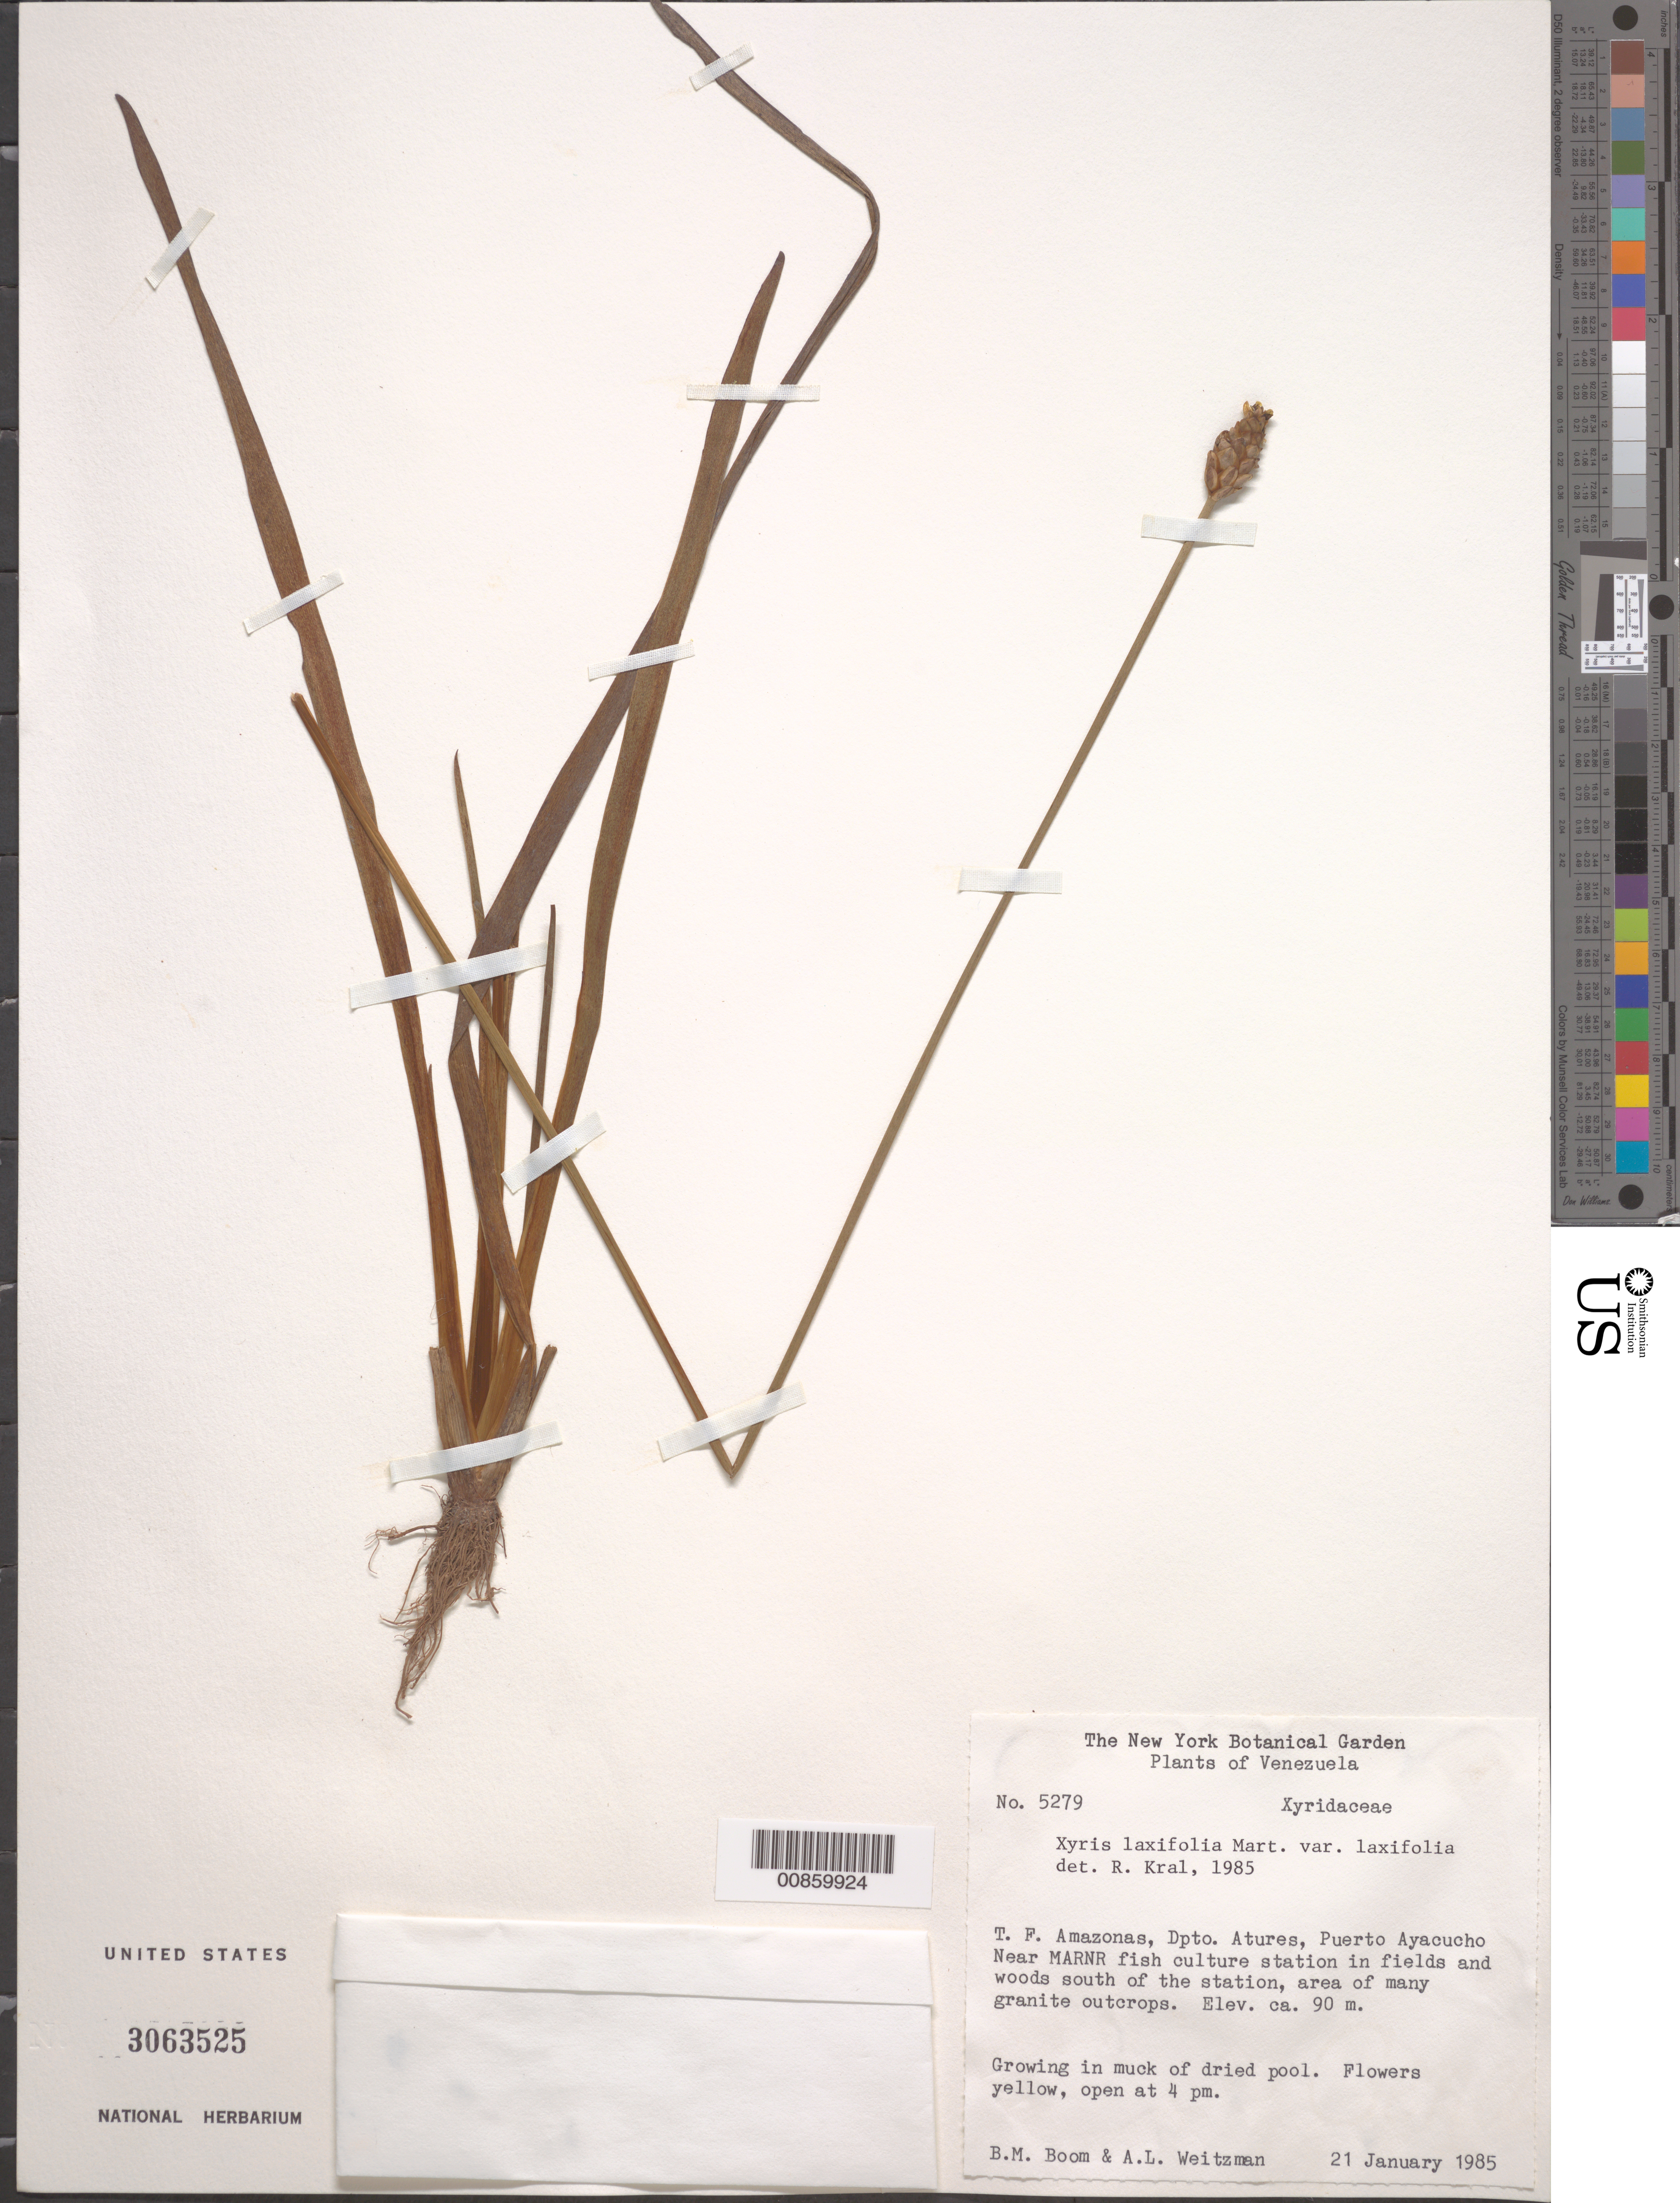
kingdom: Plantae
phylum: Tracheophyta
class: Liliopsida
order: Poales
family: Xyridaceae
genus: Xyris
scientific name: Xyris laxifolia var. laxifolia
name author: Mart.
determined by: Kral, Robert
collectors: B. M. Boom & A. L. Weitzman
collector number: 5279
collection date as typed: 21-Jan-85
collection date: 1985-01-21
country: Venezuela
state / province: Amazonas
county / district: Atures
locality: Puerto Ayacucho, near MARNR fish culture station; south of station.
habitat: Fields and woods; area of many granite outcrops; growing in mcuh of dried pool.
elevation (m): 90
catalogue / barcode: US 3063525